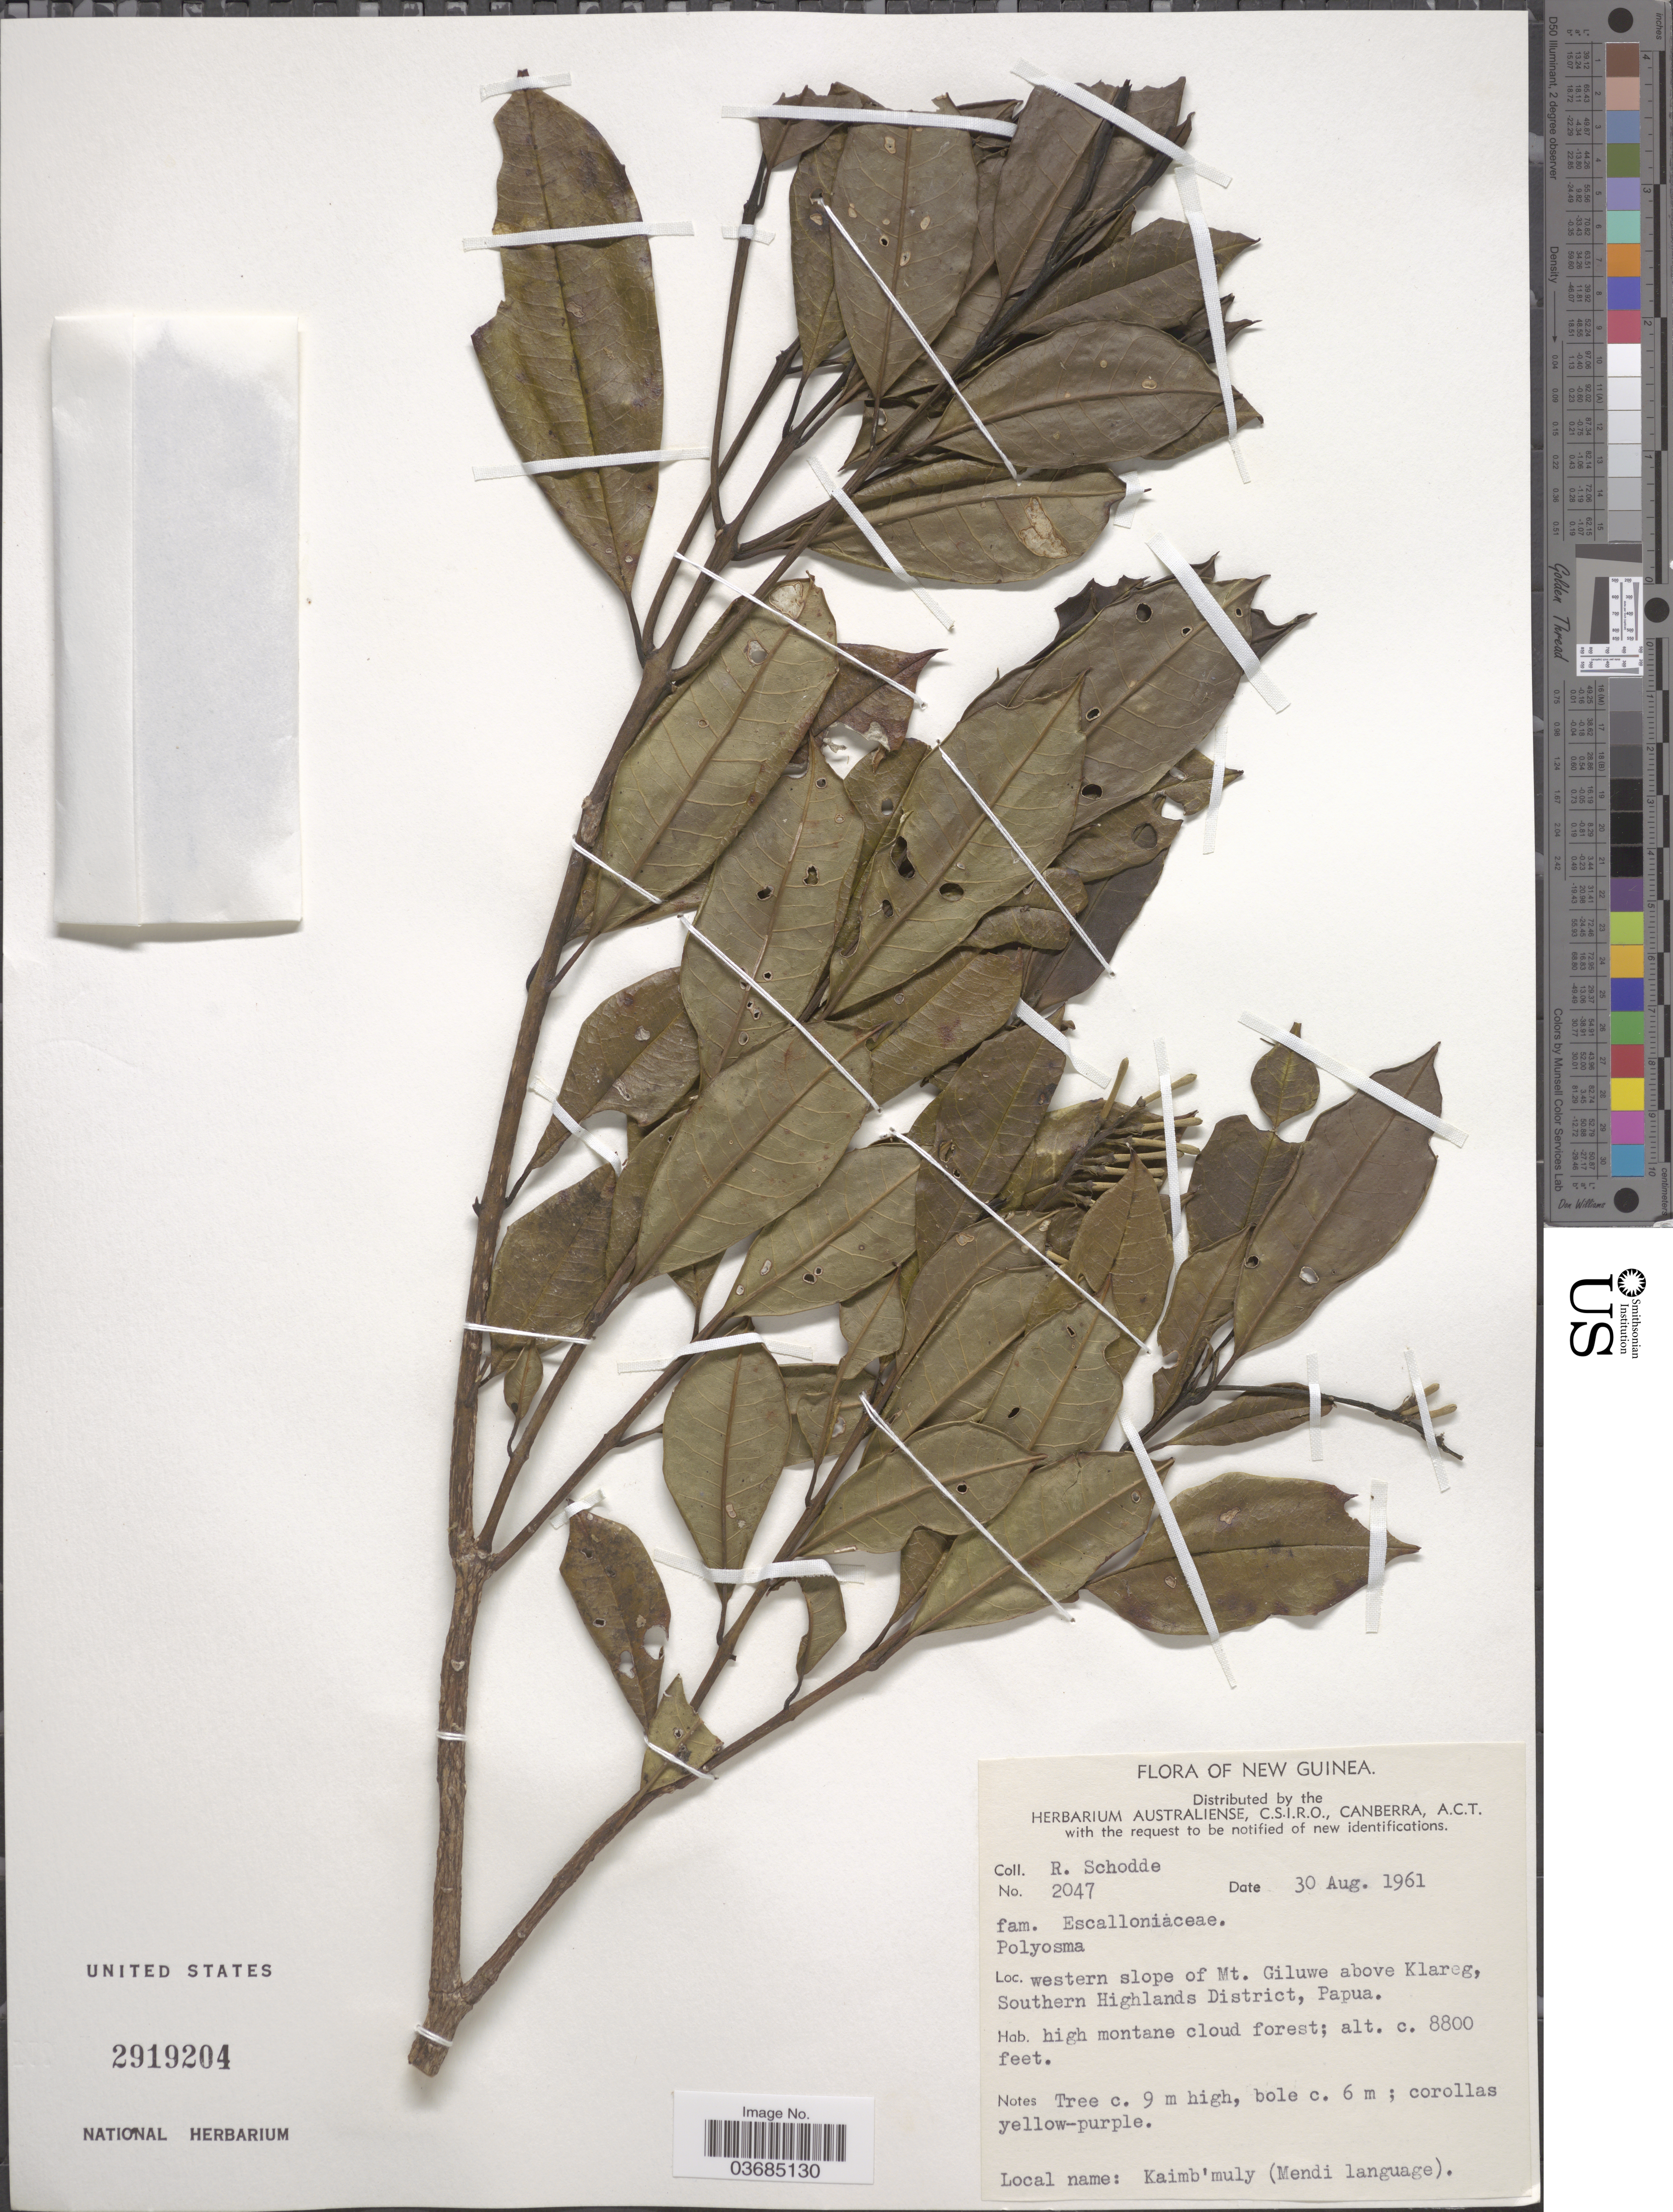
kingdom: Plantae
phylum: Tracheophyta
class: Magnoliopsida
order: Escalloniales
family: Escalloniaceae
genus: Polyosma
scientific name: Polyosma sp.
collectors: R. Schodde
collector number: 2047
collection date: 1961-08-30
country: Papua New Guinea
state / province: Southern Highlands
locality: New Guinea. Western slope of Mt. Giluwe above Klareg, Southern Highlands District, Papua.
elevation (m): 2682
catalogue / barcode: US 2919204